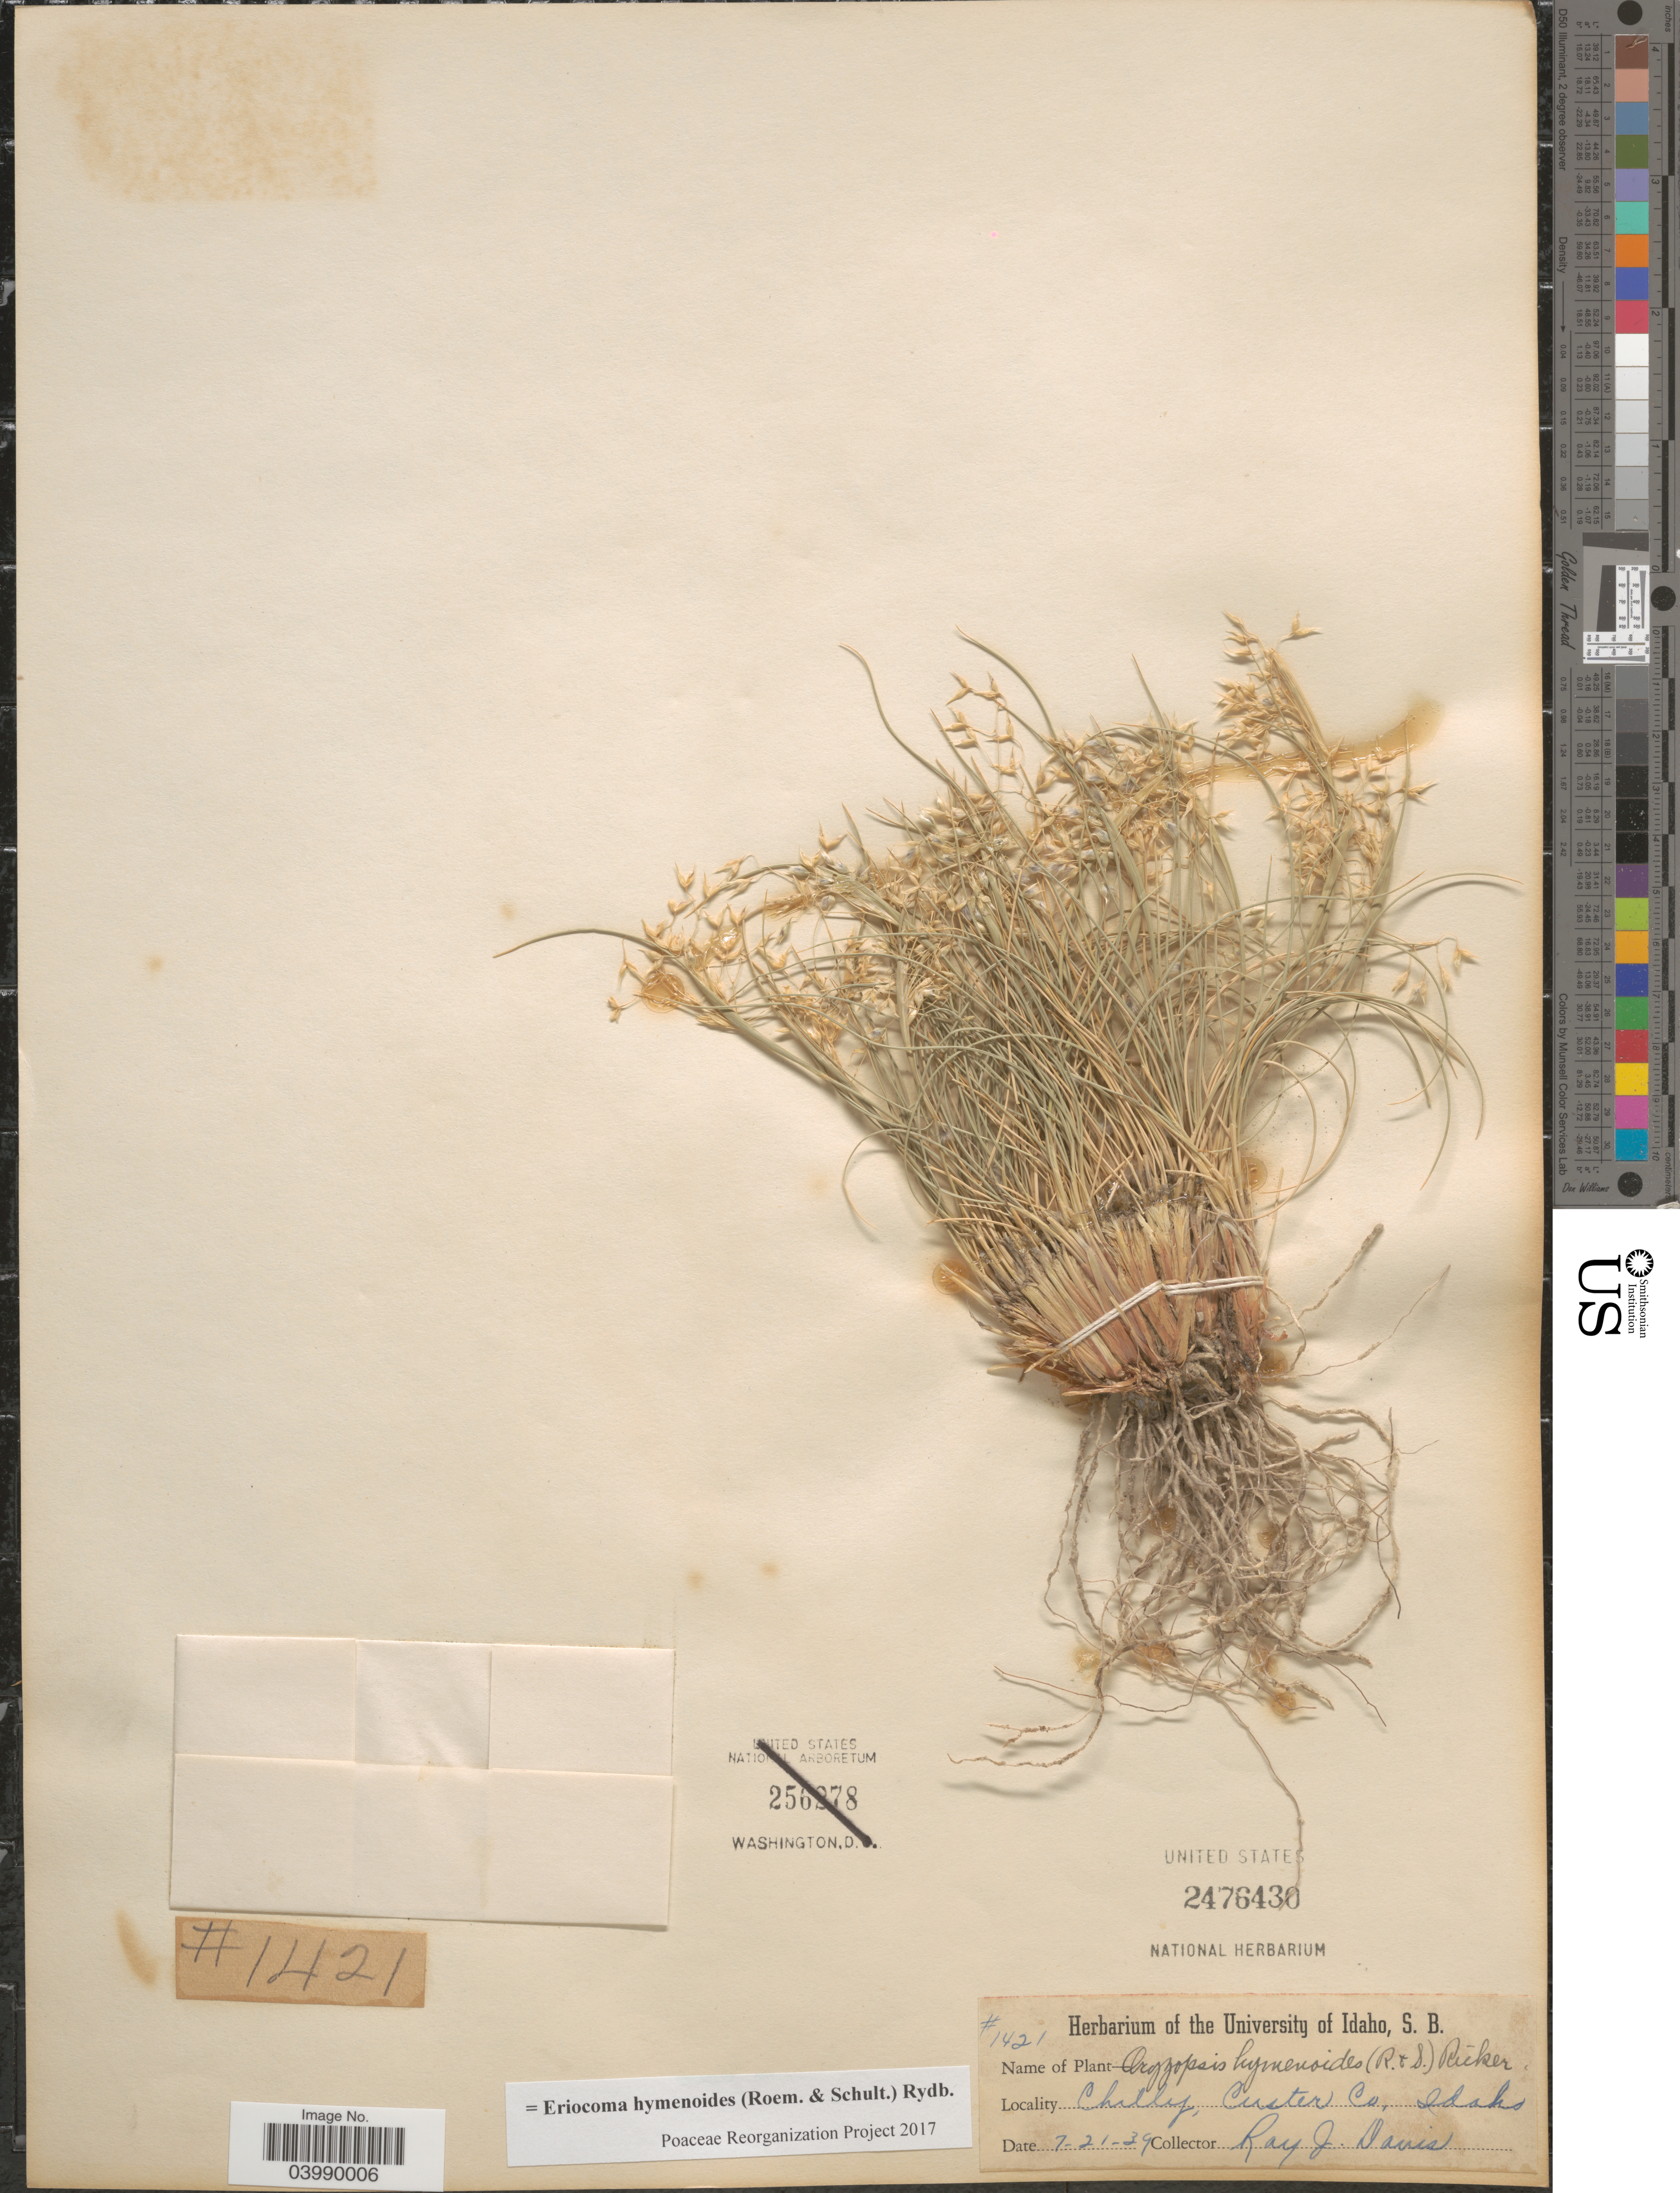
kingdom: Plantae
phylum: Tracheophyta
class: Liliopsida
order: Poales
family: Poaceae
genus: Eriocoma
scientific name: Eriocoma hymenoides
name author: (Roem. & Schult.) Rydb.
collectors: R. Davis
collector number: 1421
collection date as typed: Transcribed d/m/y: 21/7/39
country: United States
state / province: Idaho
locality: Chilly, Custer Co.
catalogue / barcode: US 2476430